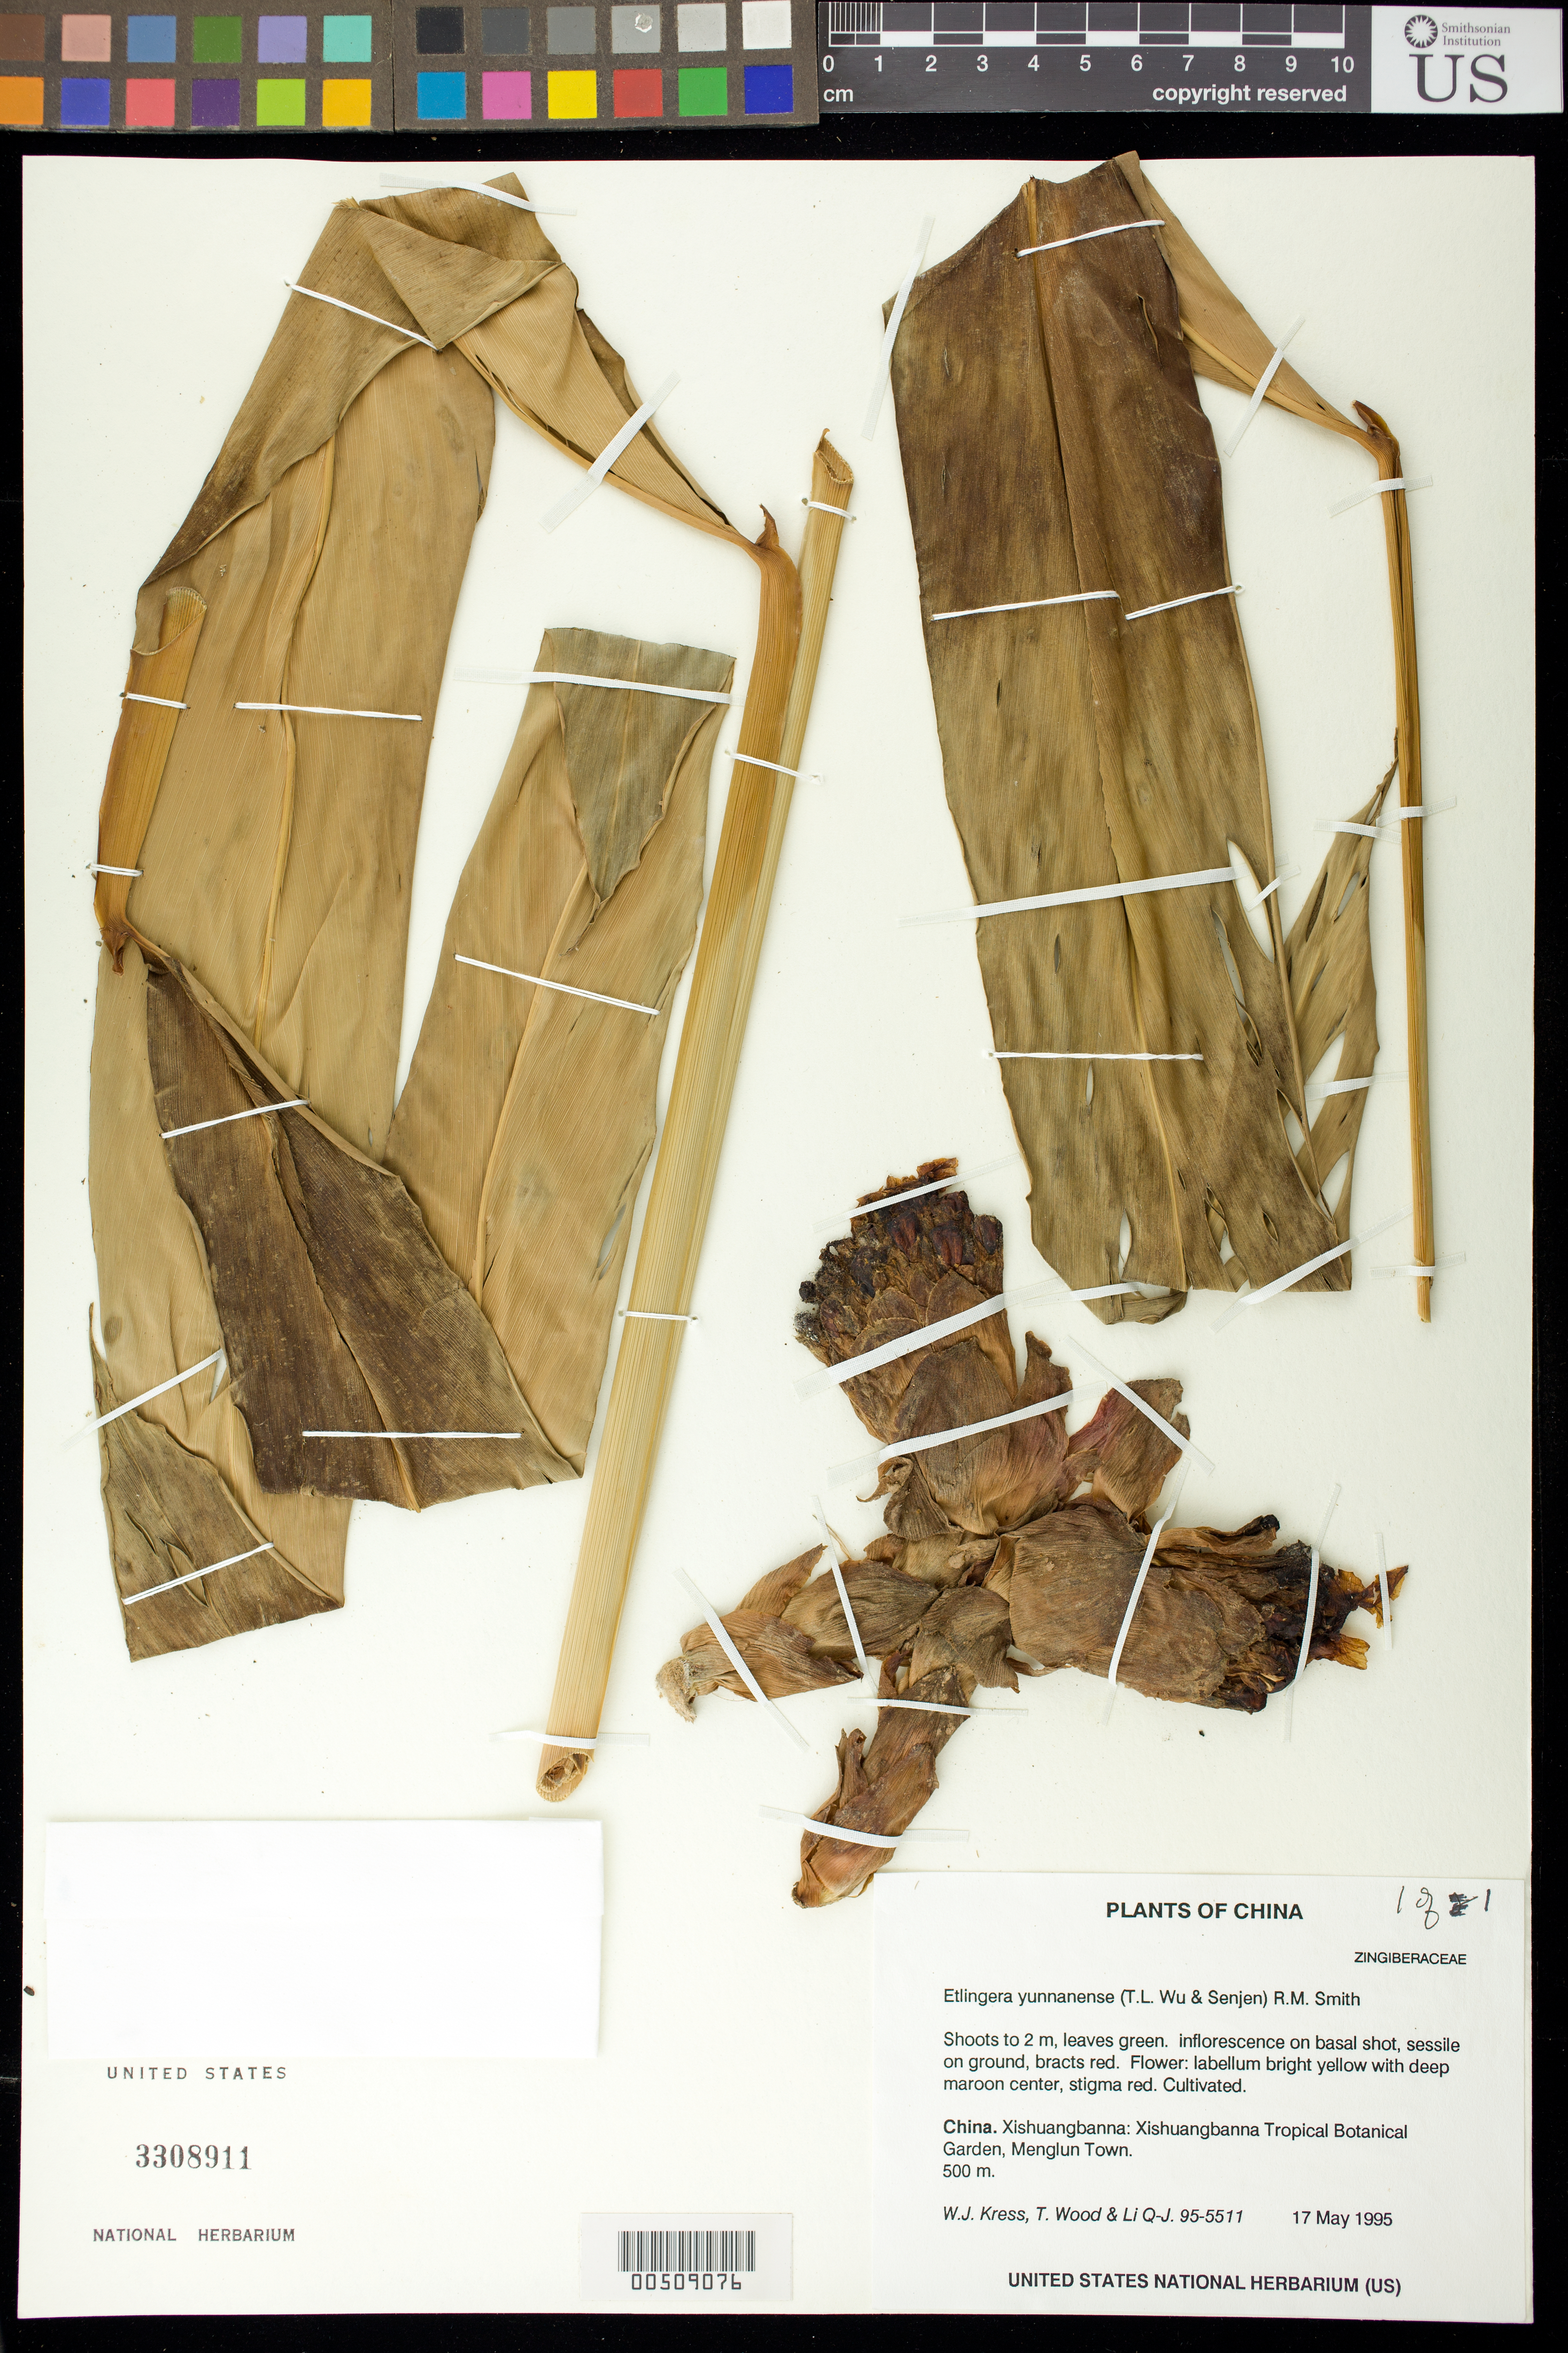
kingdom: Plantae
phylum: Tracheophyta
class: Liliopsida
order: Zingiberales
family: Zingiberaceae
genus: Etlingera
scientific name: Etlingera yunnanensis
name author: (T.L. Wu & S.J. Chen) R.M. Sm.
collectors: W. J. Kress, T. Wood & Q. J. Li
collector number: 95-5511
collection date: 1995-05-17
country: China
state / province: Yunnan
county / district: Xishuangbanna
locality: Xishuangbanna Tropical Botanical Garden, Menglun Town.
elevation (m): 500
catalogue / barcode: US 3308911